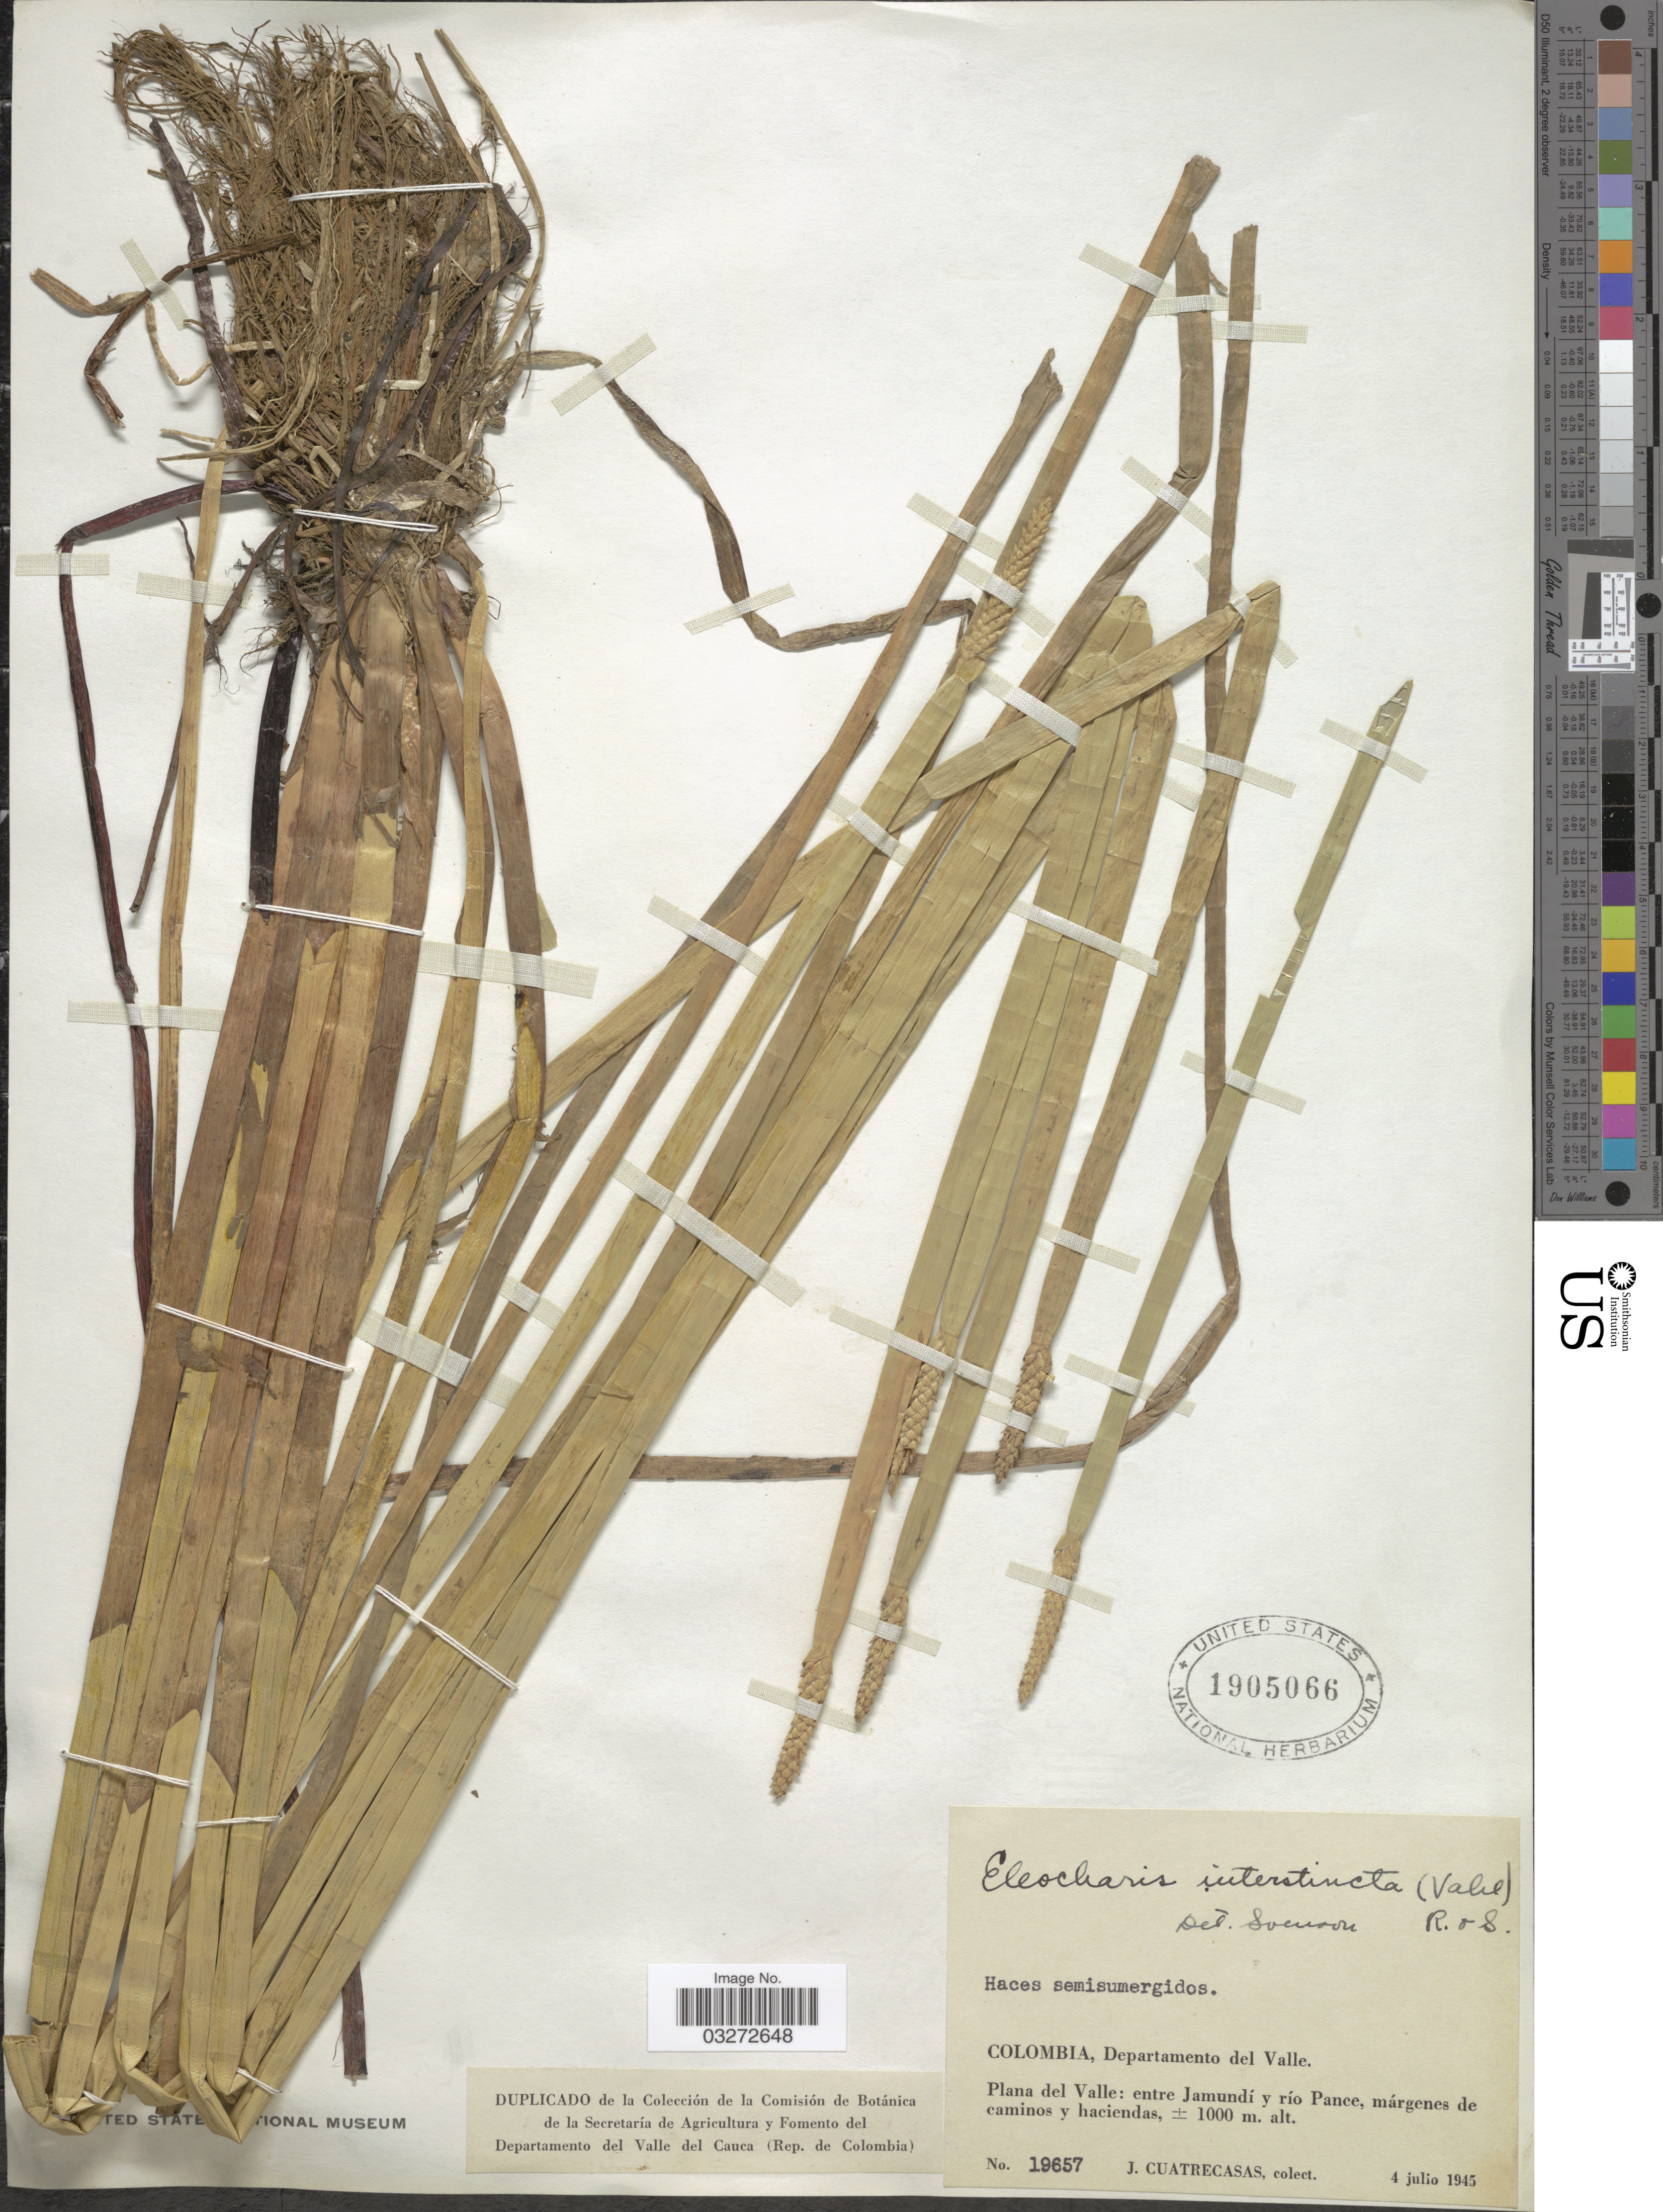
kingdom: Plantae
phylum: Tracheophyta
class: Liliopsida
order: Poales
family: Cyperaceae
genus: Eleocharis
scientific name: Eleocharis interstincta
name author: (Vahl) Roem. & Schult.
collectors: J. Cuatrecasas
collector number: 19657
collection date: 1945-07-04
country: Colombia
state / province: Valle del Cauca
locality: Departamento del Valle. Plana del Valle: entre Jamundí y río Pance, márgenes de caminos y haciendas.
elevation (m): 1000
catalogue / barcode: US 1905066